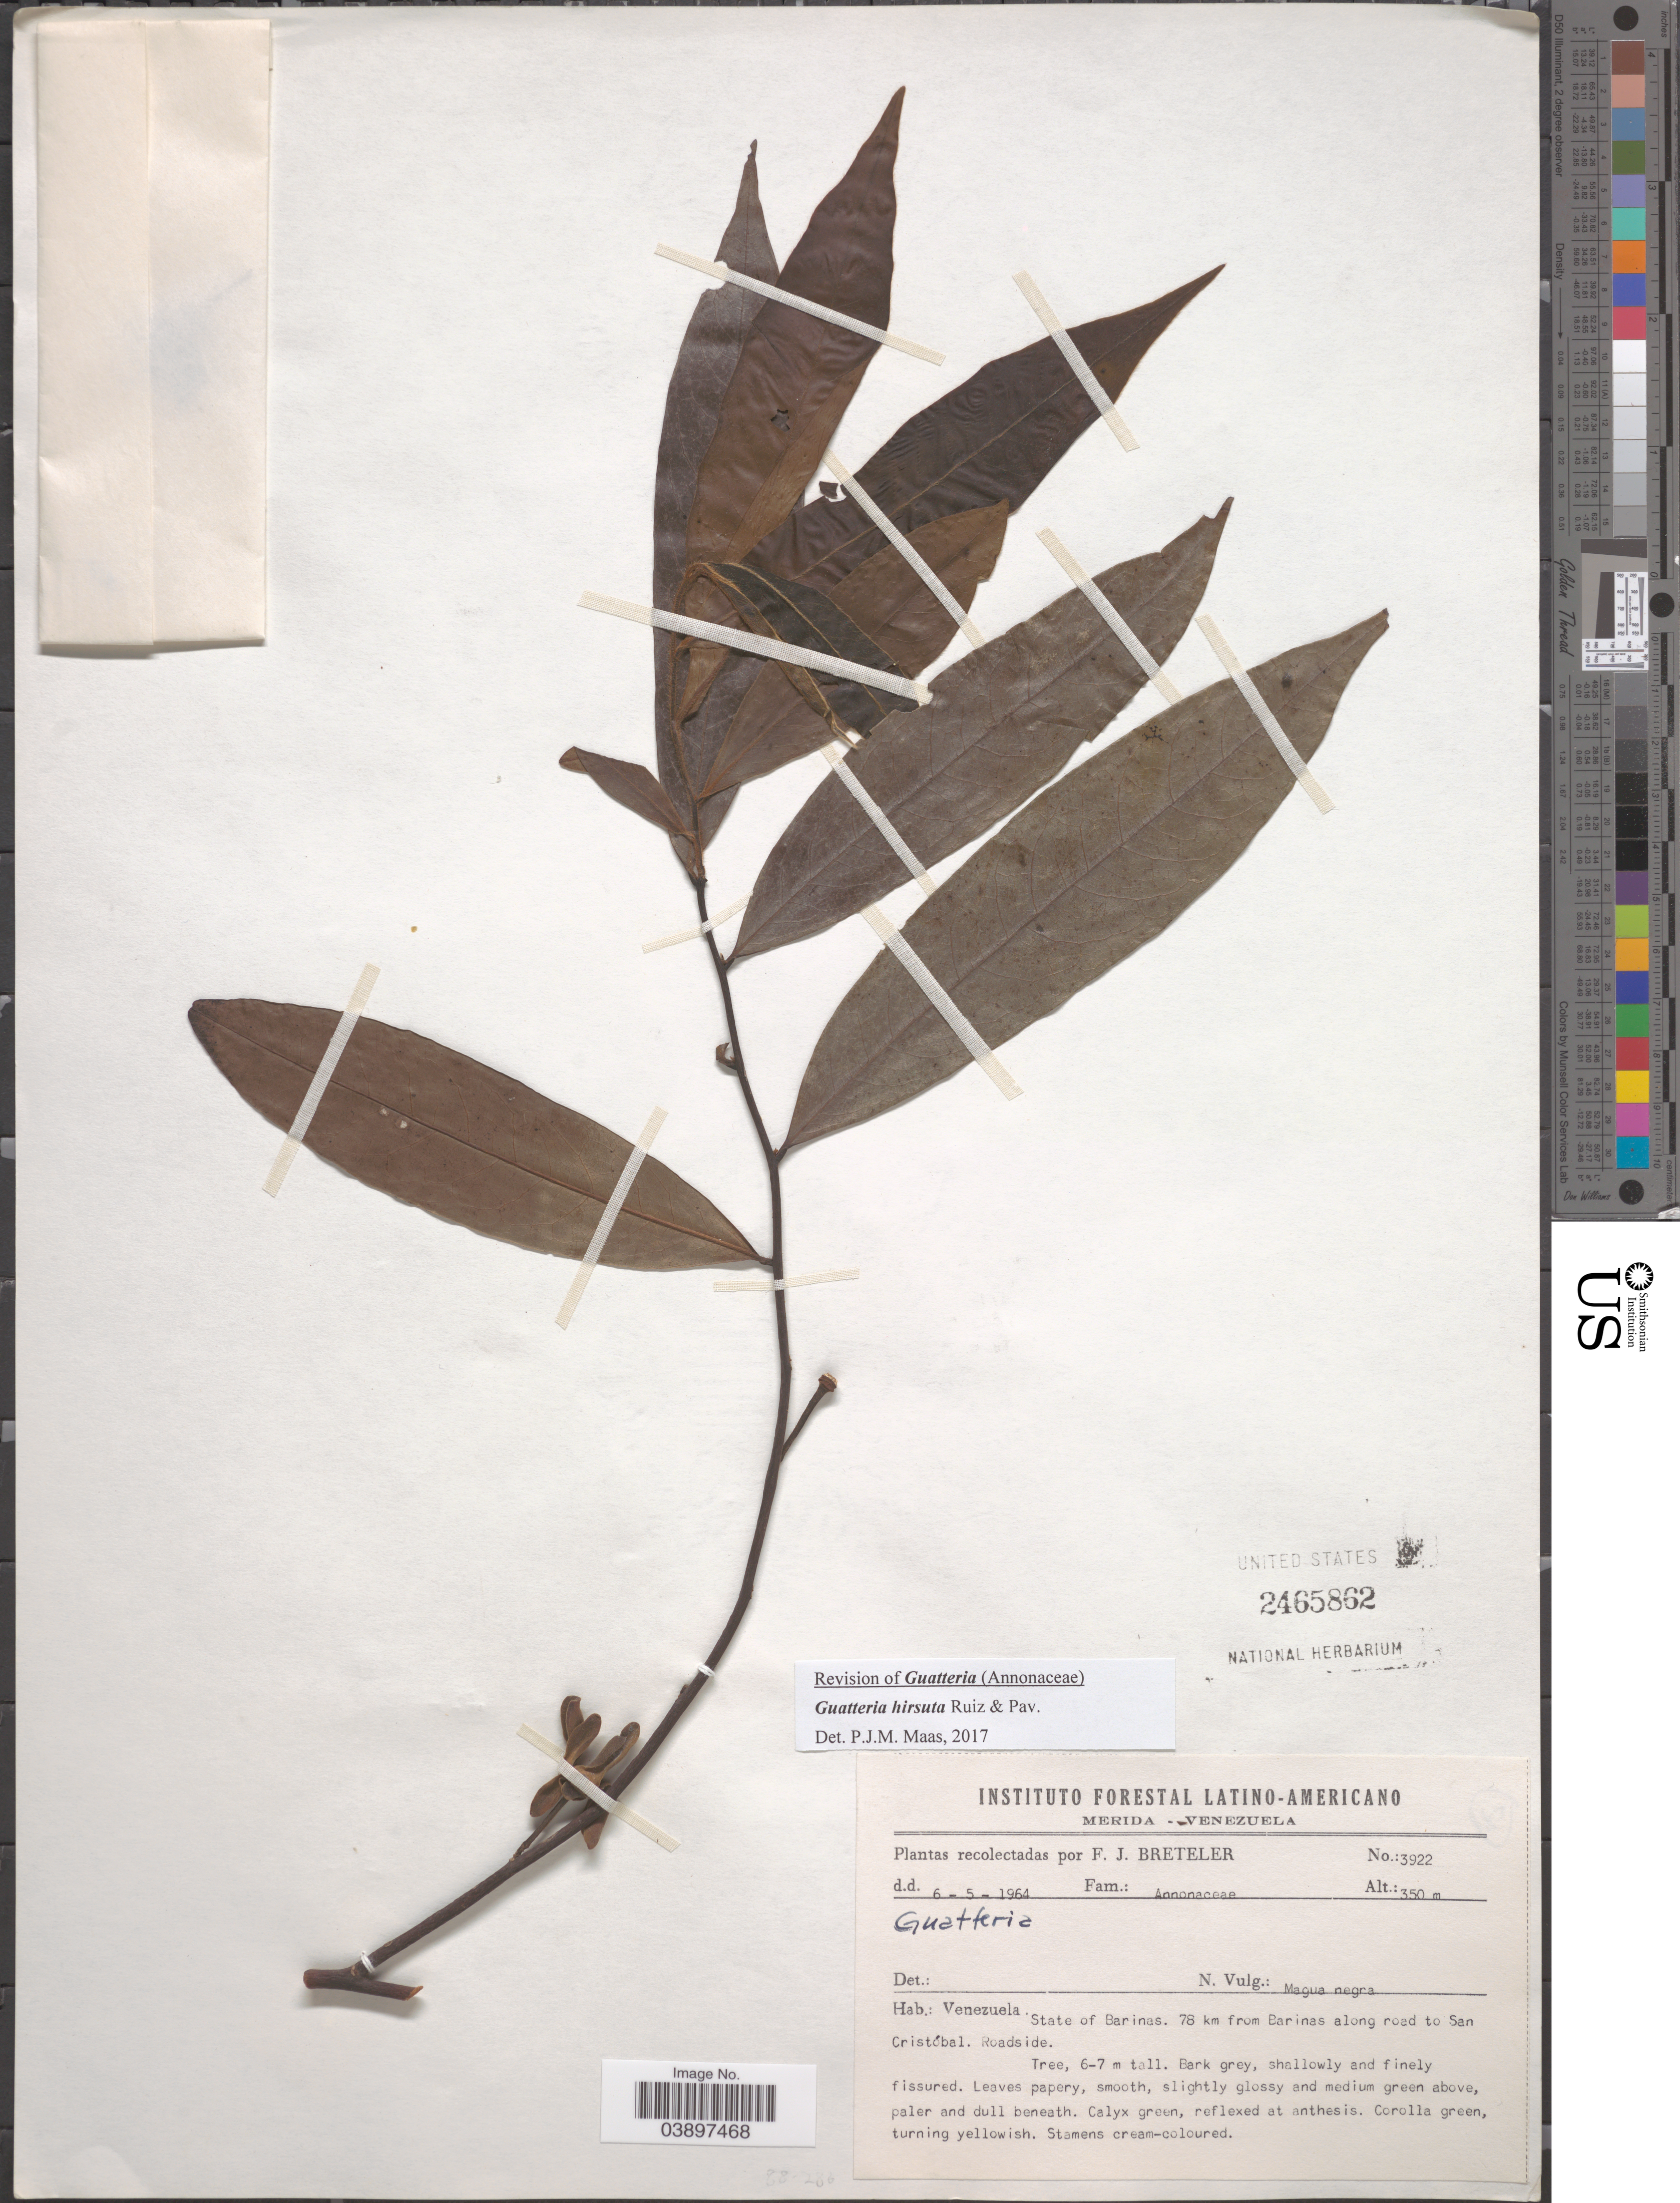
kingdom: Plantae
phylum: Tracheophyta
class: Magnoliopsida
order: Magnoliales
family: Annonaceae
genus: Guatteria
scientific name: Guatteria hirsuta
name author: Ruiz & Pav.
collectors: F. J. Breteler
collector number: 3922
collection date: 1964-05-06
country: Venezuela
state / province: Barinas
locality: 78 km from Barinas along road to San Cristóbal.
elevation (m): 350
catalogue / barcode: US 2465862